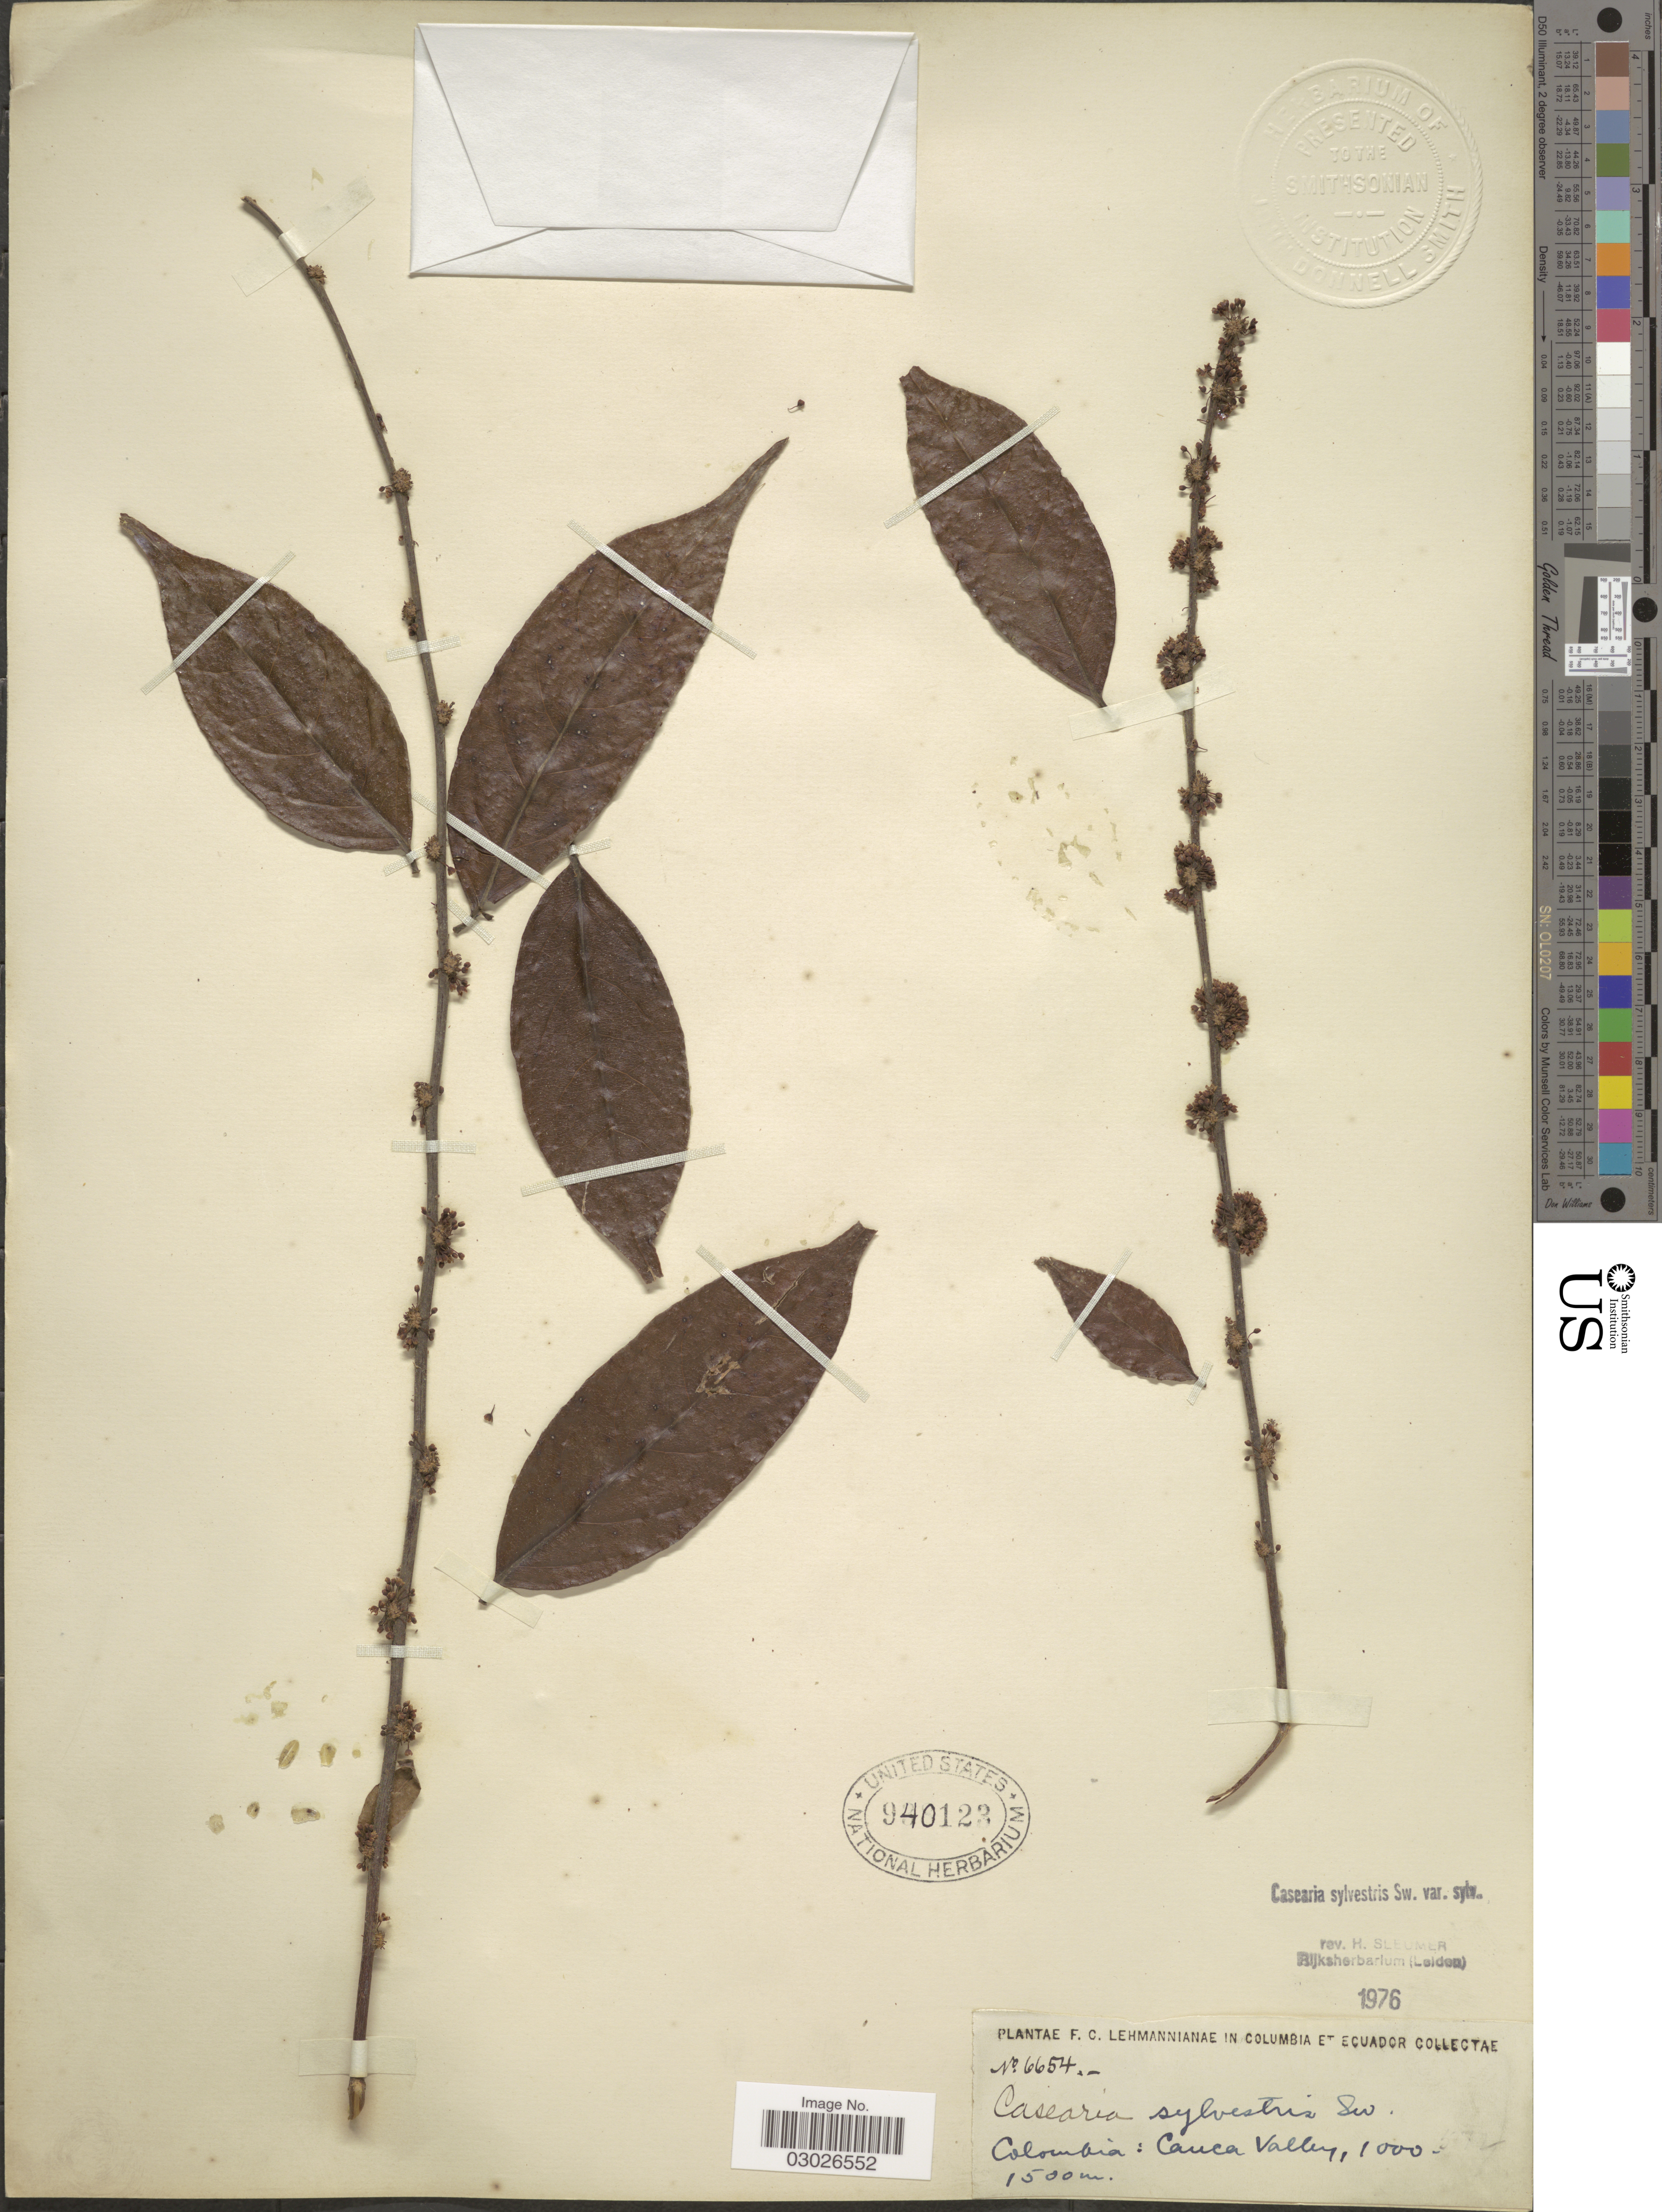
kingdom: Plantae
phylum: Tracheophyta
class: Magnoliopsida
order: Malpighiales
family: Salicaceae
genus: Casearia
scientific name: Casearia sylvestris var. sylvestris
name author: Sw.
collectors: F. C. Lehmann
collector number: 6654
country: Colombia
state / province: Cauca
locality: Cauca Valley.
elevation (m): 1000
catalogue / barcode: US 940123